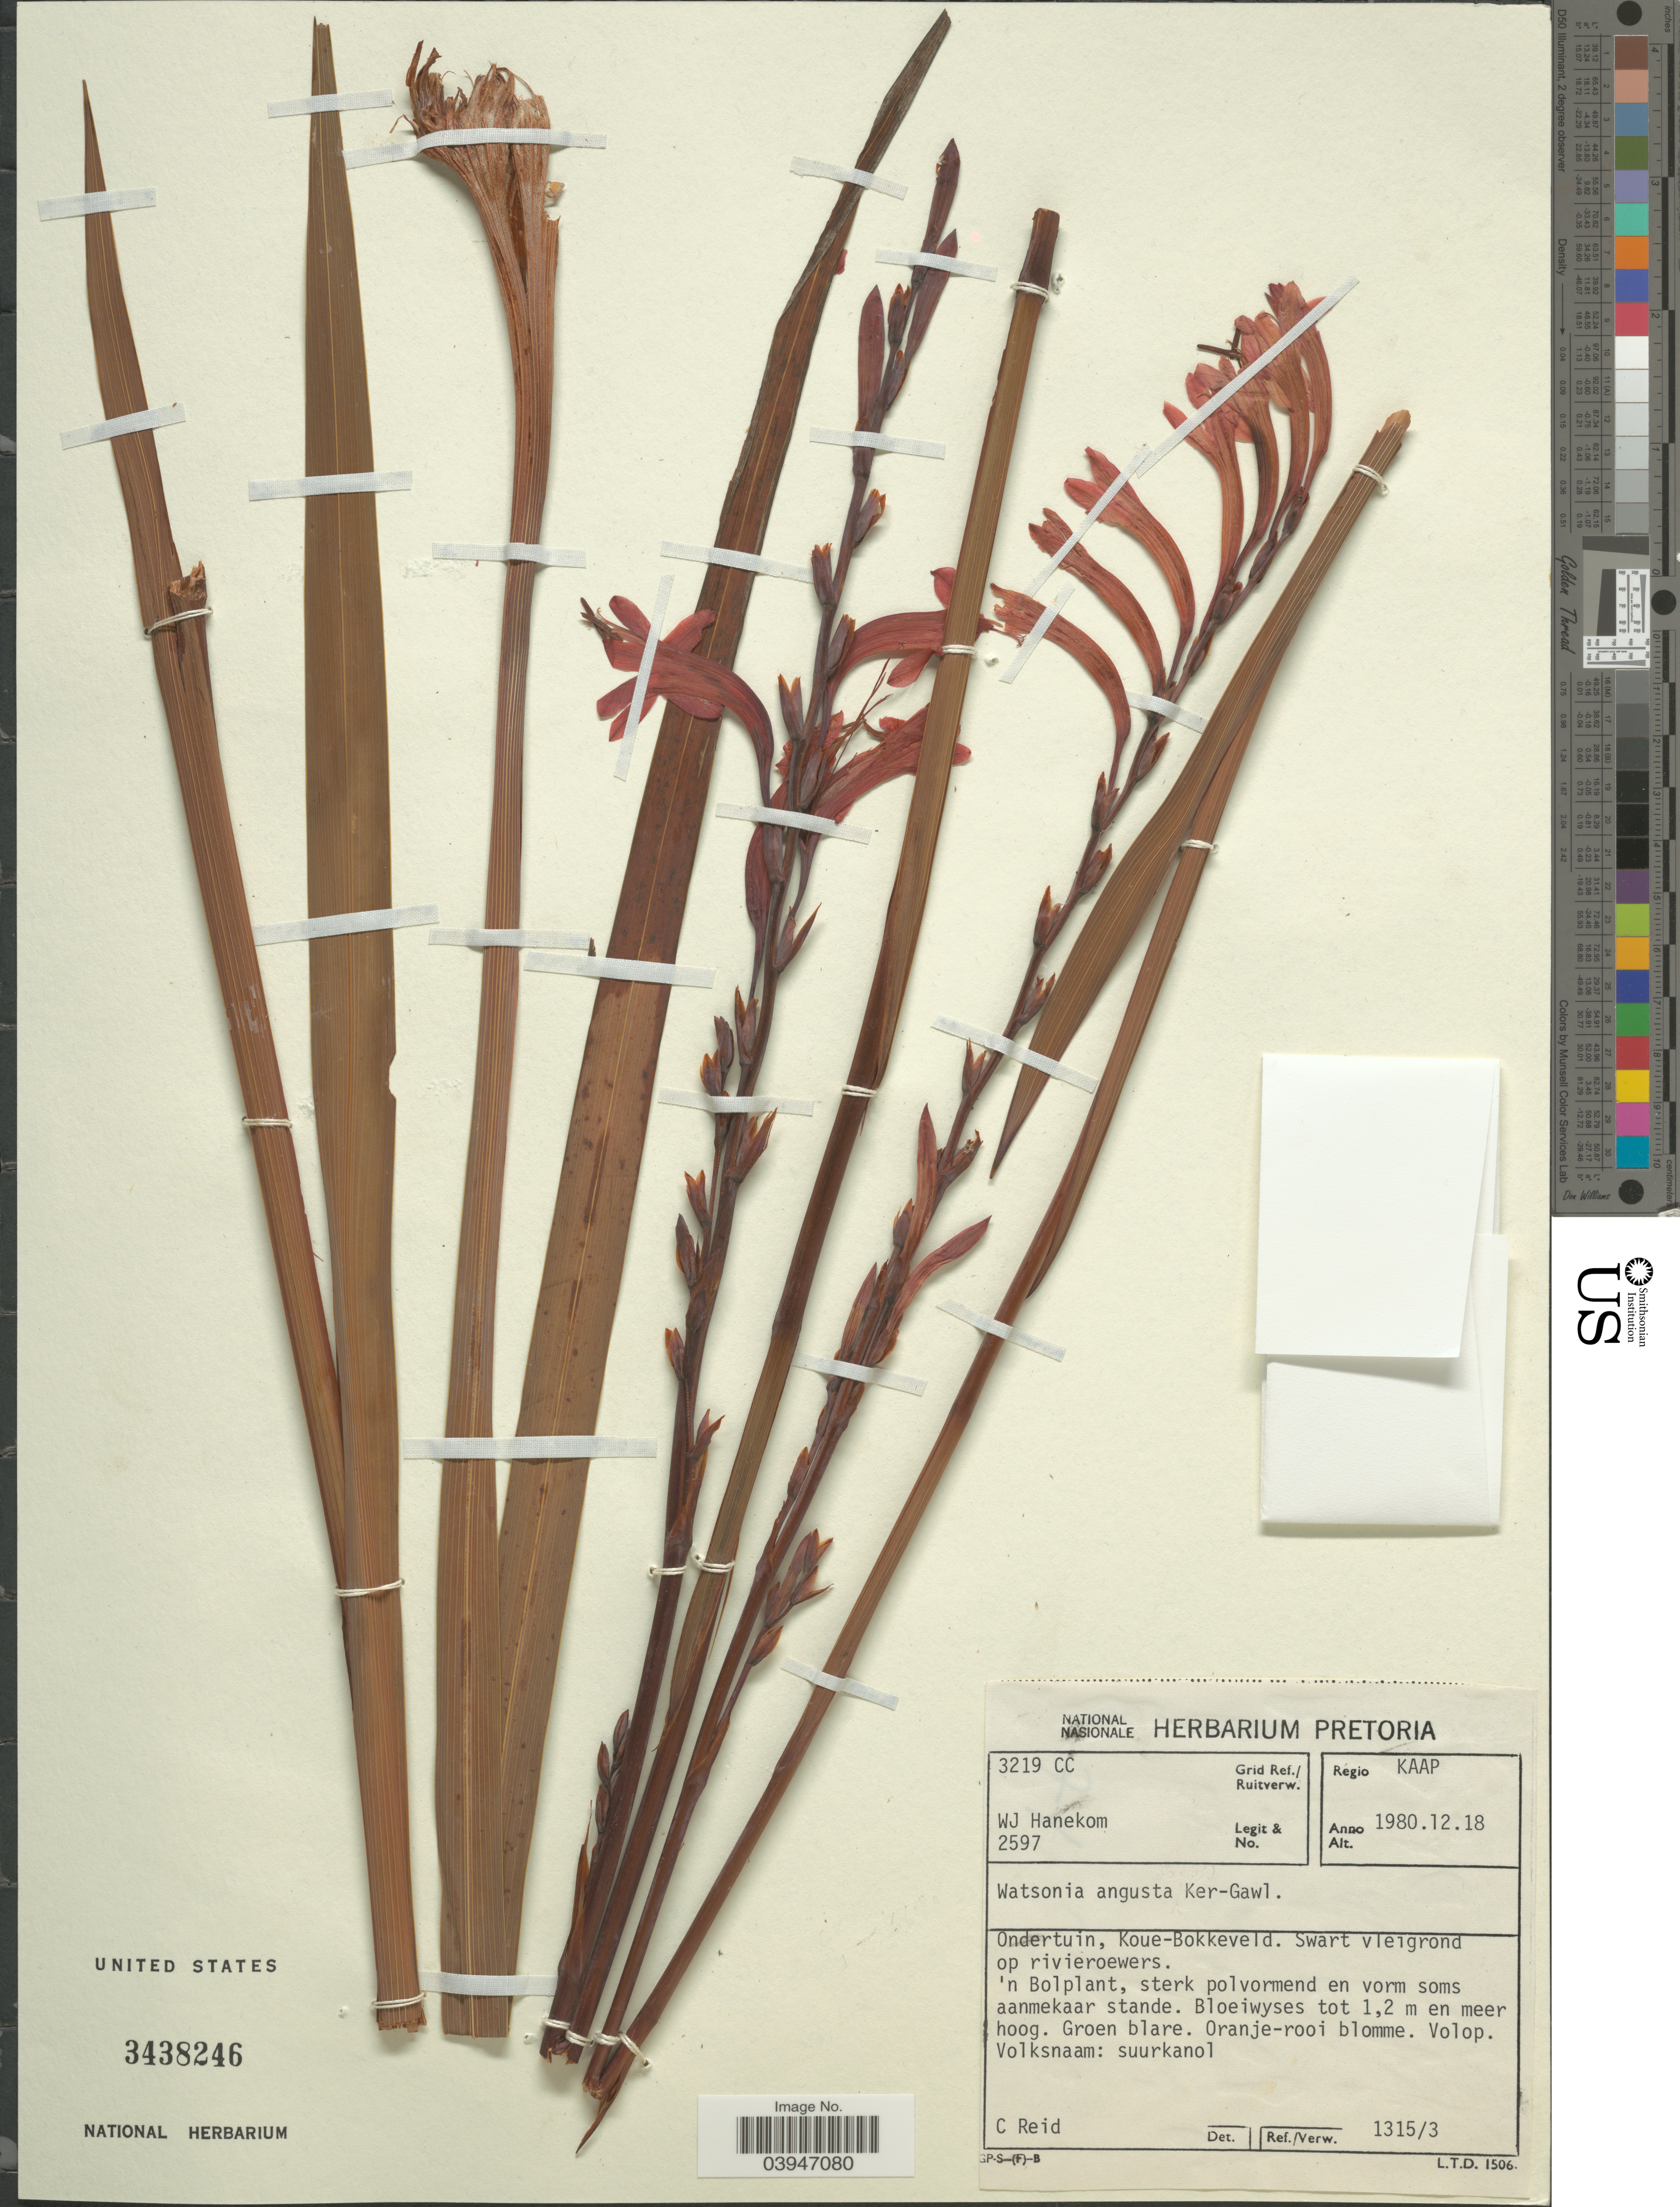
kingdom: Plantae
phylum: Tracheophyta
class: Liliopsida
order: Asparagales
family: Iridaceae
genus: Watsonia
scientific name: Watsonia angusta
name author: Ker Gawl.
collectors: W. Hanekom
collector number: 2597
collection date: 1980-12-18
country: South Africa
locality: Grid Ref./ Ruitverw. 3219 CC. Regio KAAP. Ondertuin, Koue-Bokkeveld.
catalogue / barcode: US 3438246